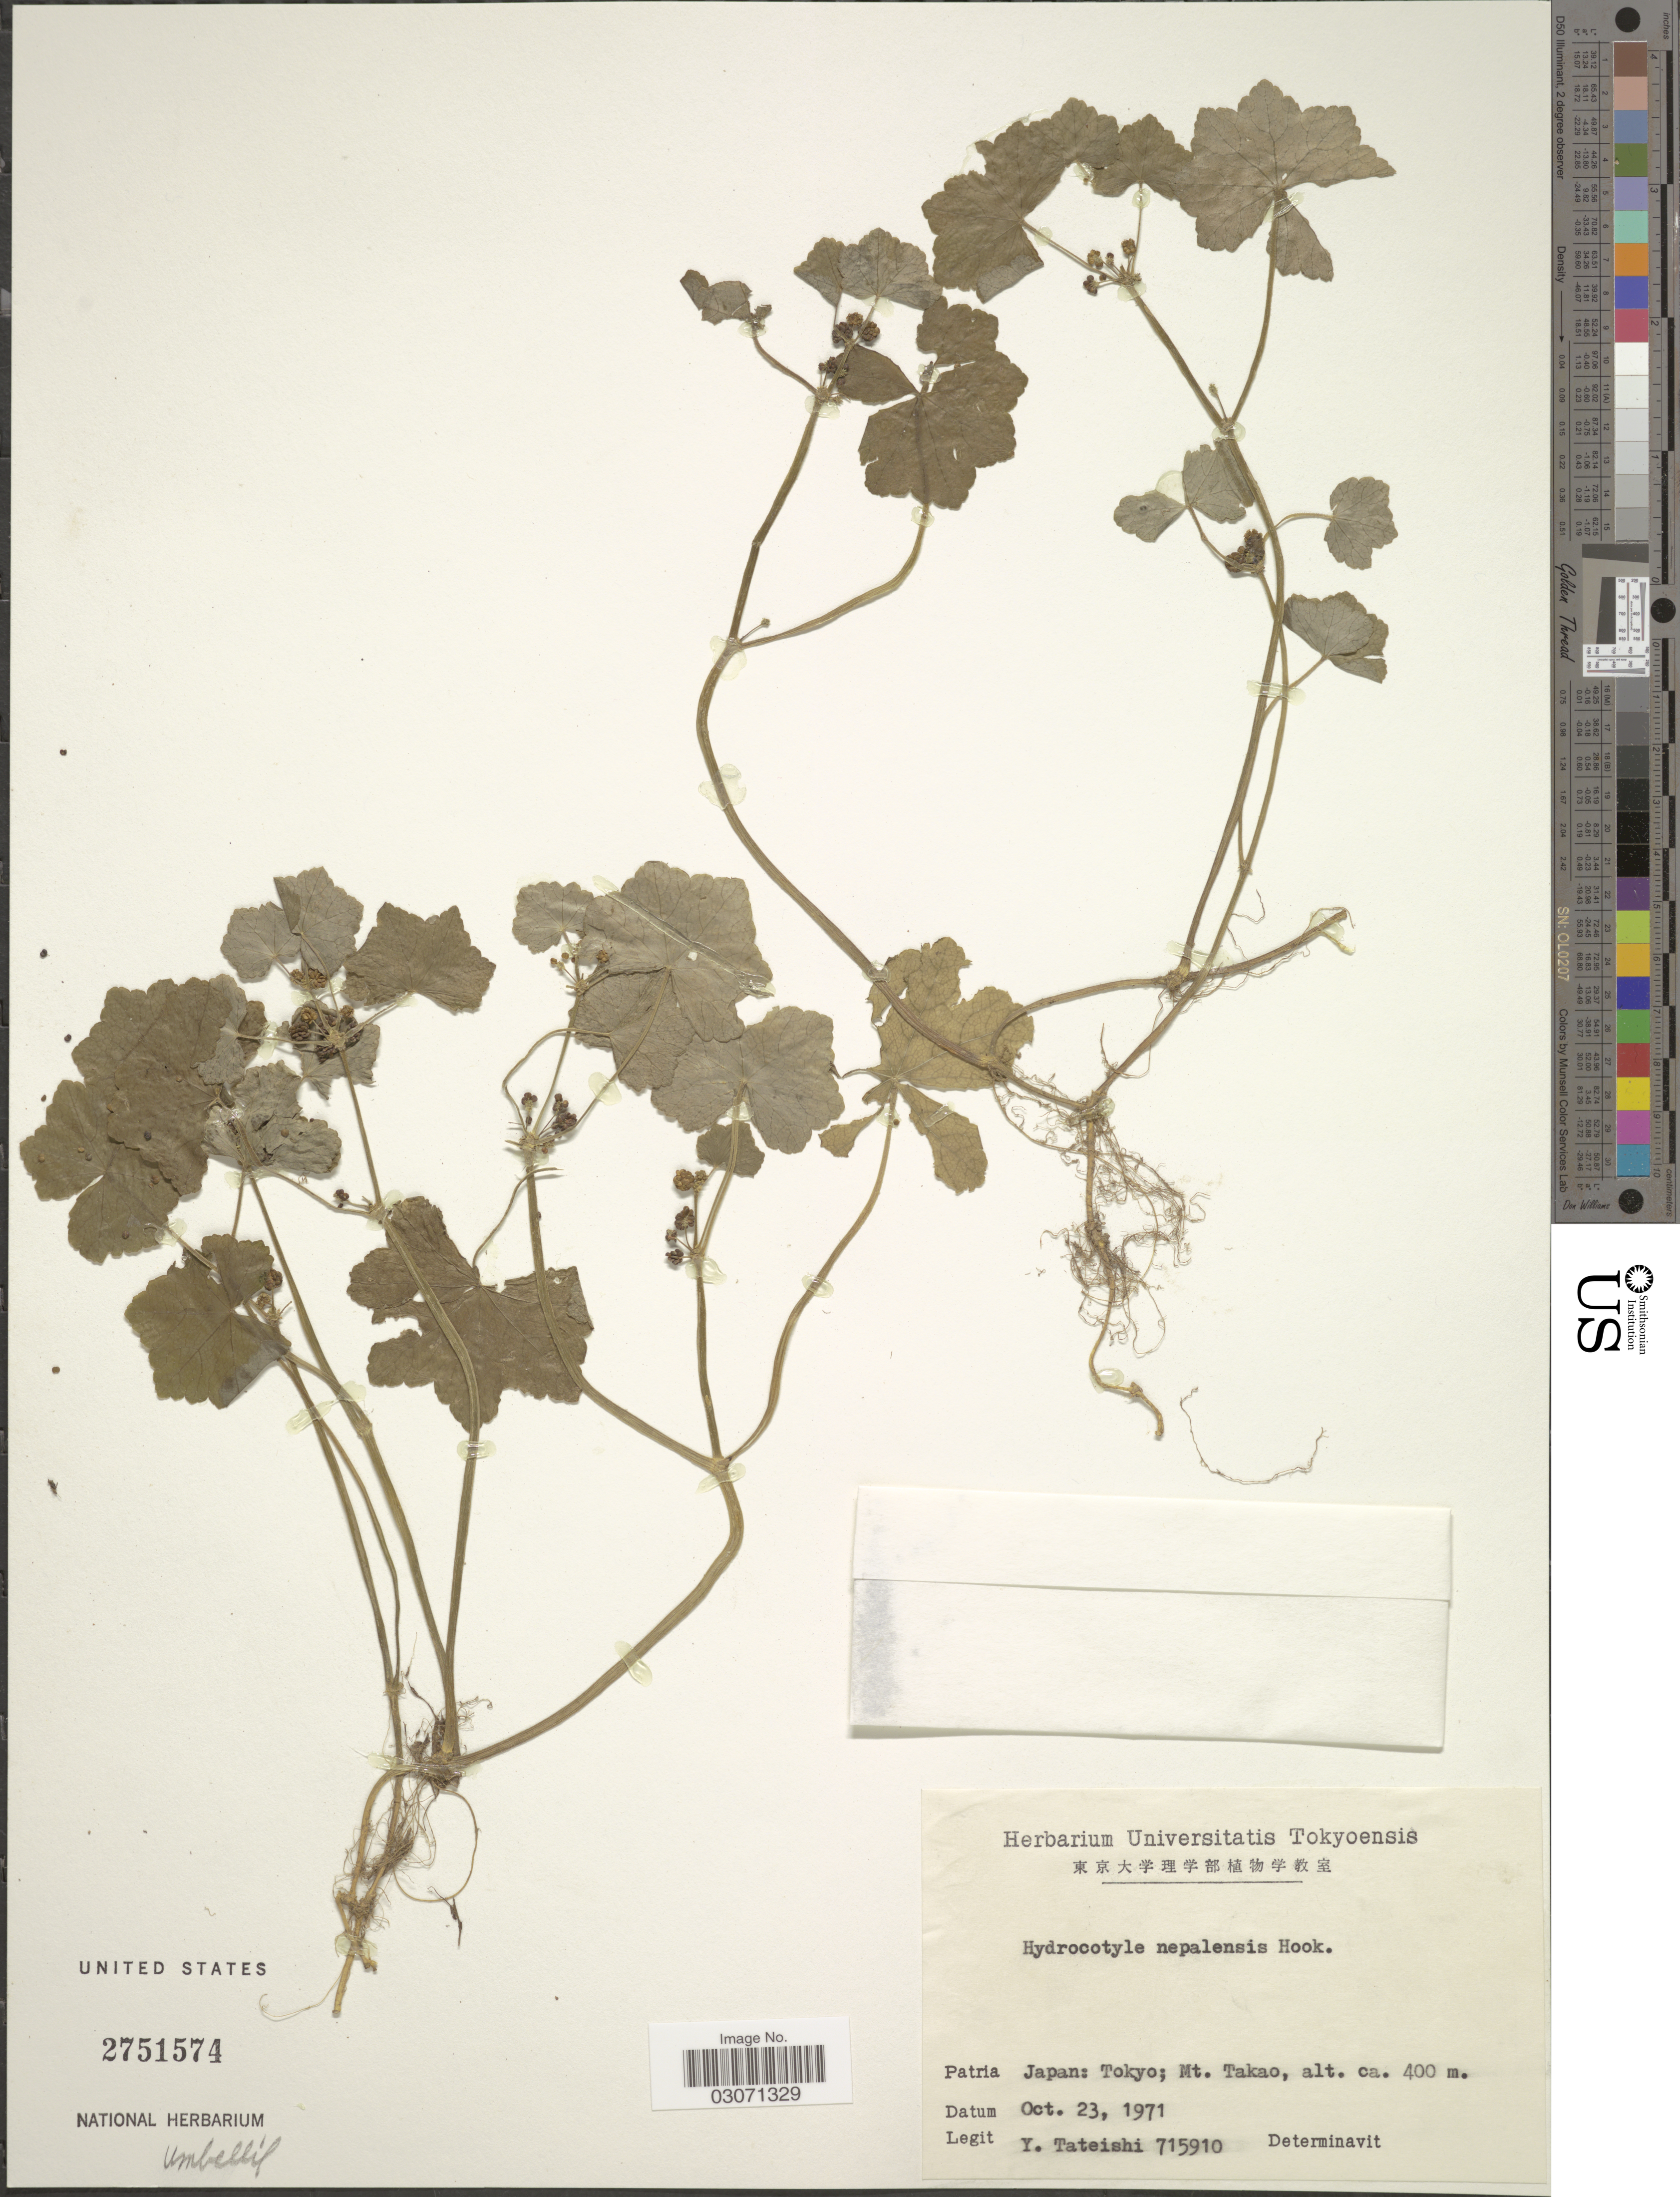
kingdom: Plantae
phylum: Tracheophyta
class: Magnoliopsida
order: Apiales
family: Araliaceae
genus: Hydrocotyle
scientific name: Hydrocotyle nepalensis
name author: Hook.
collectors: Y. Tateishi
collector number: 715910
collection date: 1971-10-23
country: Japan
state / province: Tokyo, Federal City of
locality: Mt. Takao.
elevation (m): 400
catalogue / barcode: US 2751574